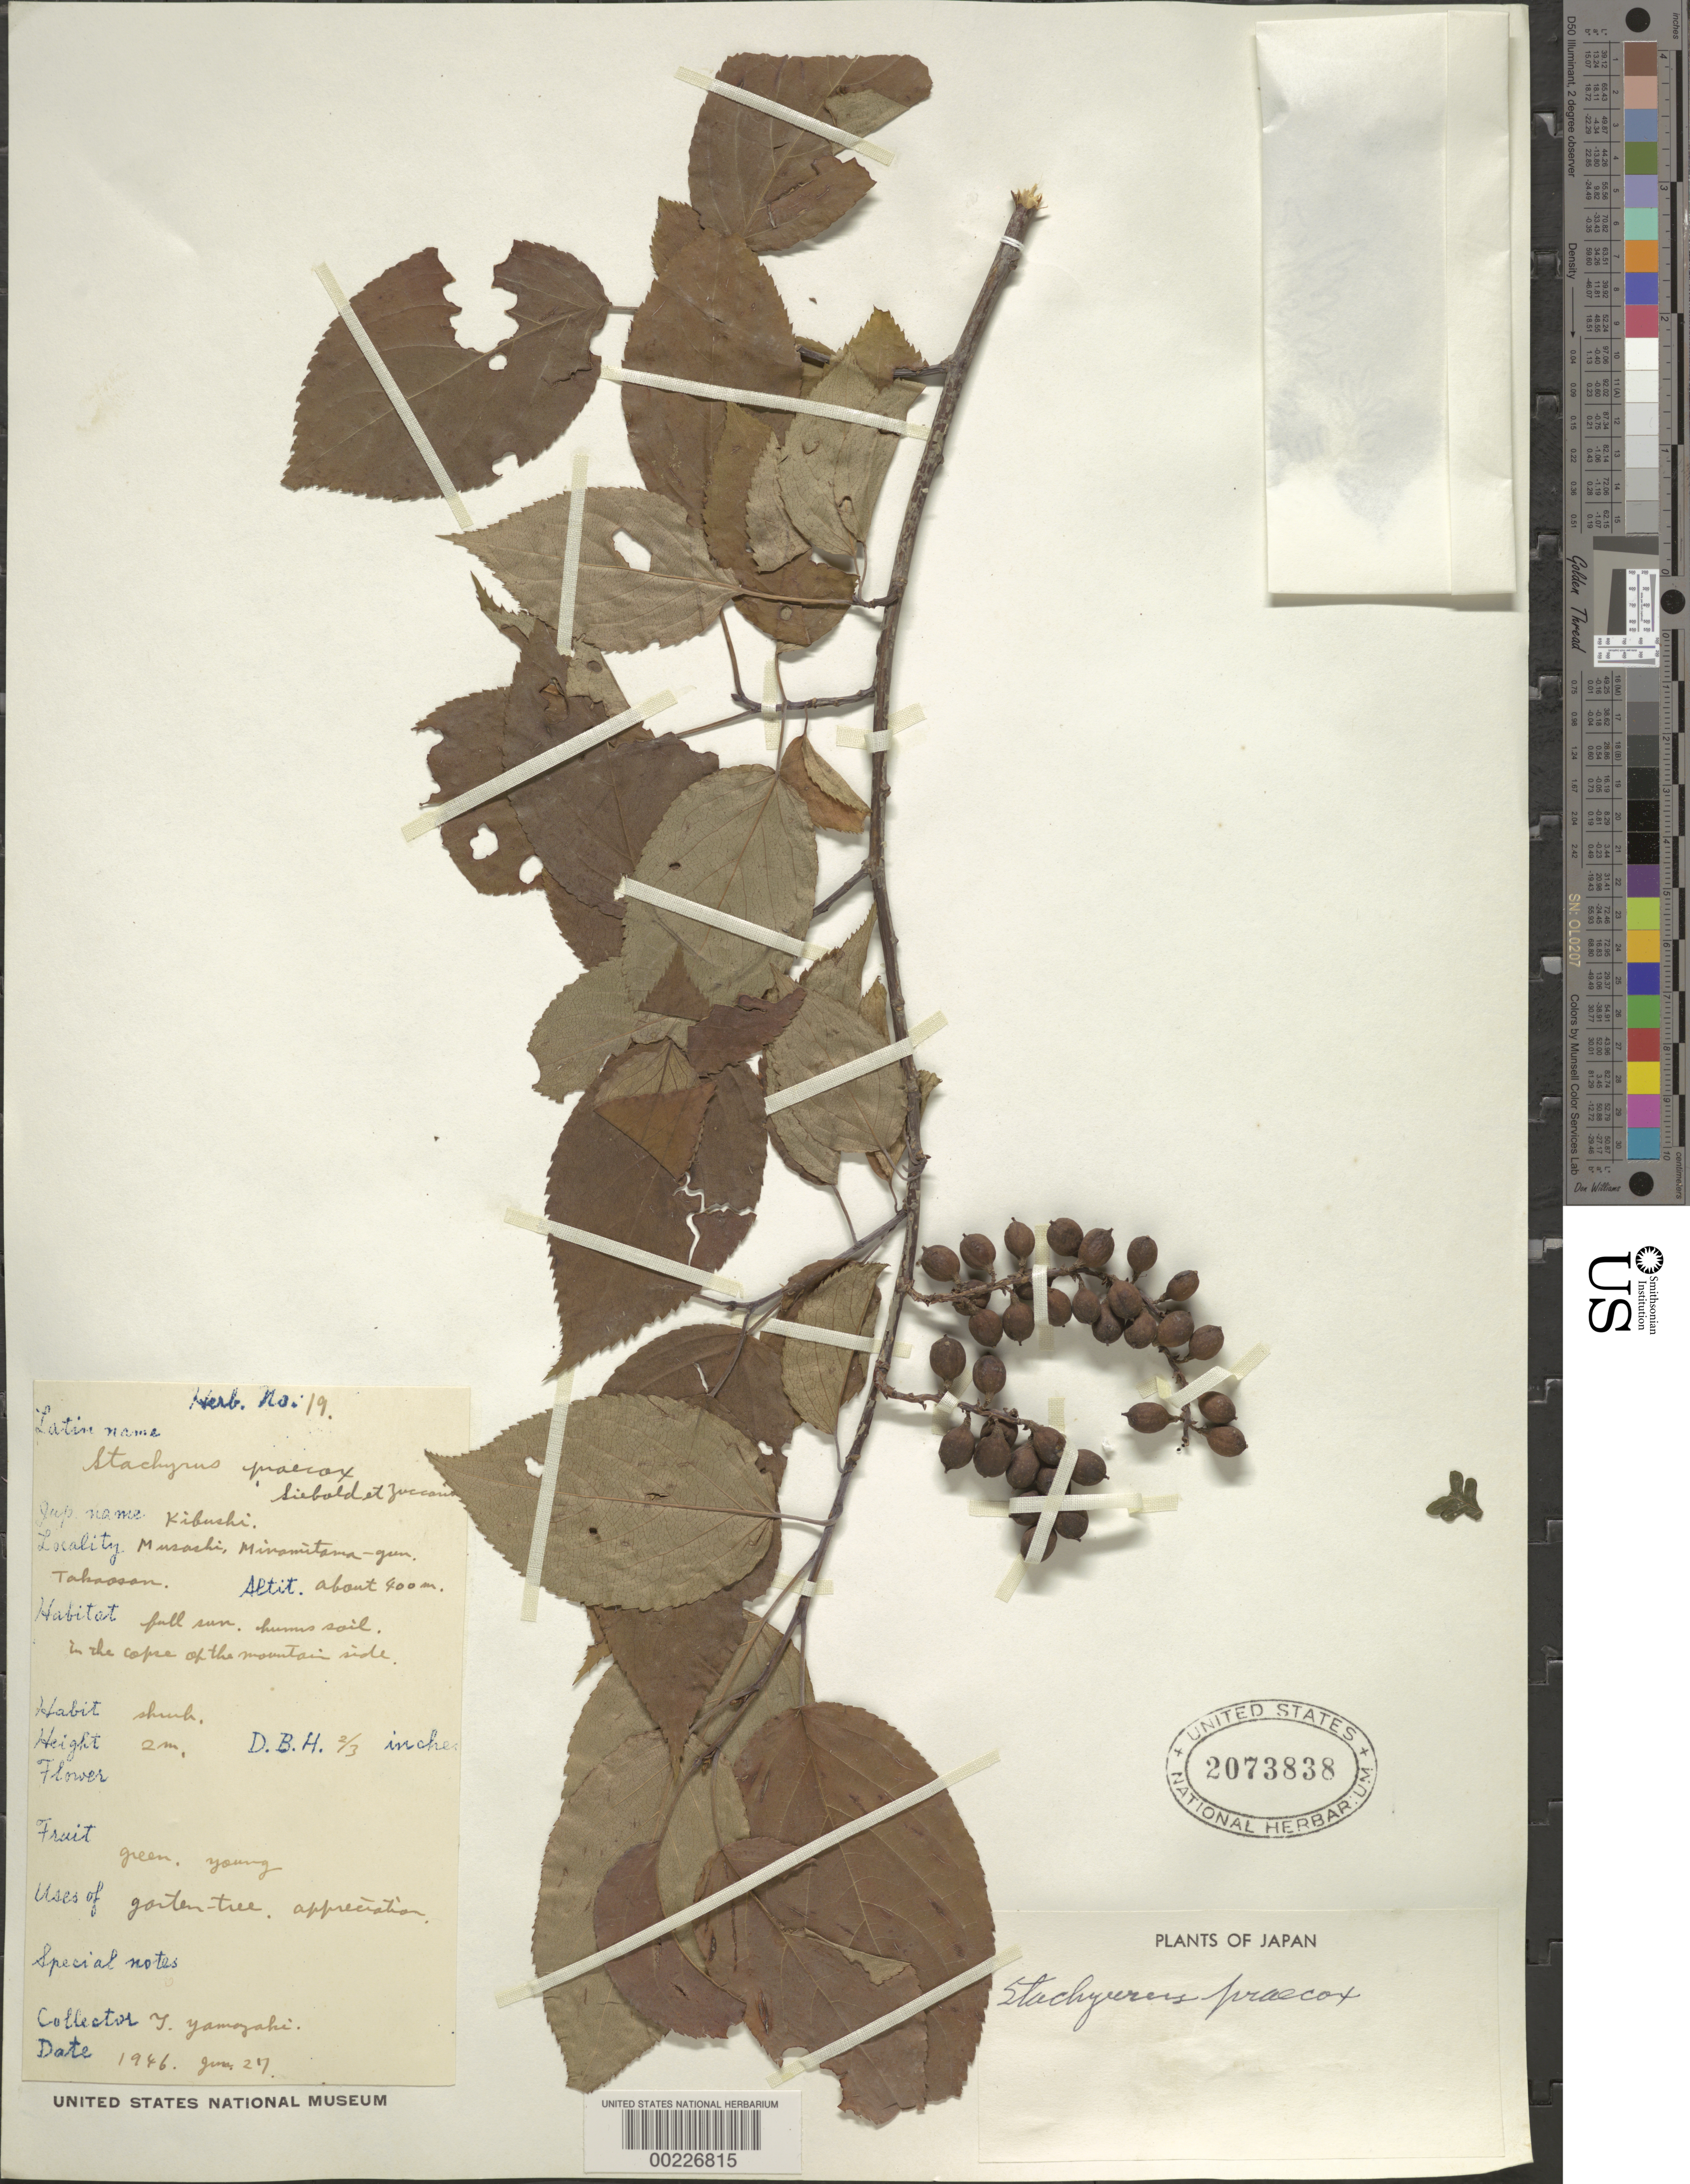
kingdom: Plantae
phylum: Tracheophyta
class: Magnoliopsida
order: Crossosomatales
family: Stachyuraceae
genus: Stachyurus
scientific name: Stachyurus praecox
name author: Siebold & Zucc.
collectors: T. Yamazaki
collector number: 19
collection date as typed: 27 Jun 1946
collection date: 1946-06-27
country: Japan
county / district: Minami-tama-gun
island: Honshu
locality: Musashi, minamitama-gun; takaosan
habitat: Full sun, humus soil, in the copse of the mountain side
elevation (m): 400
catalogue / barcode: US 2073838